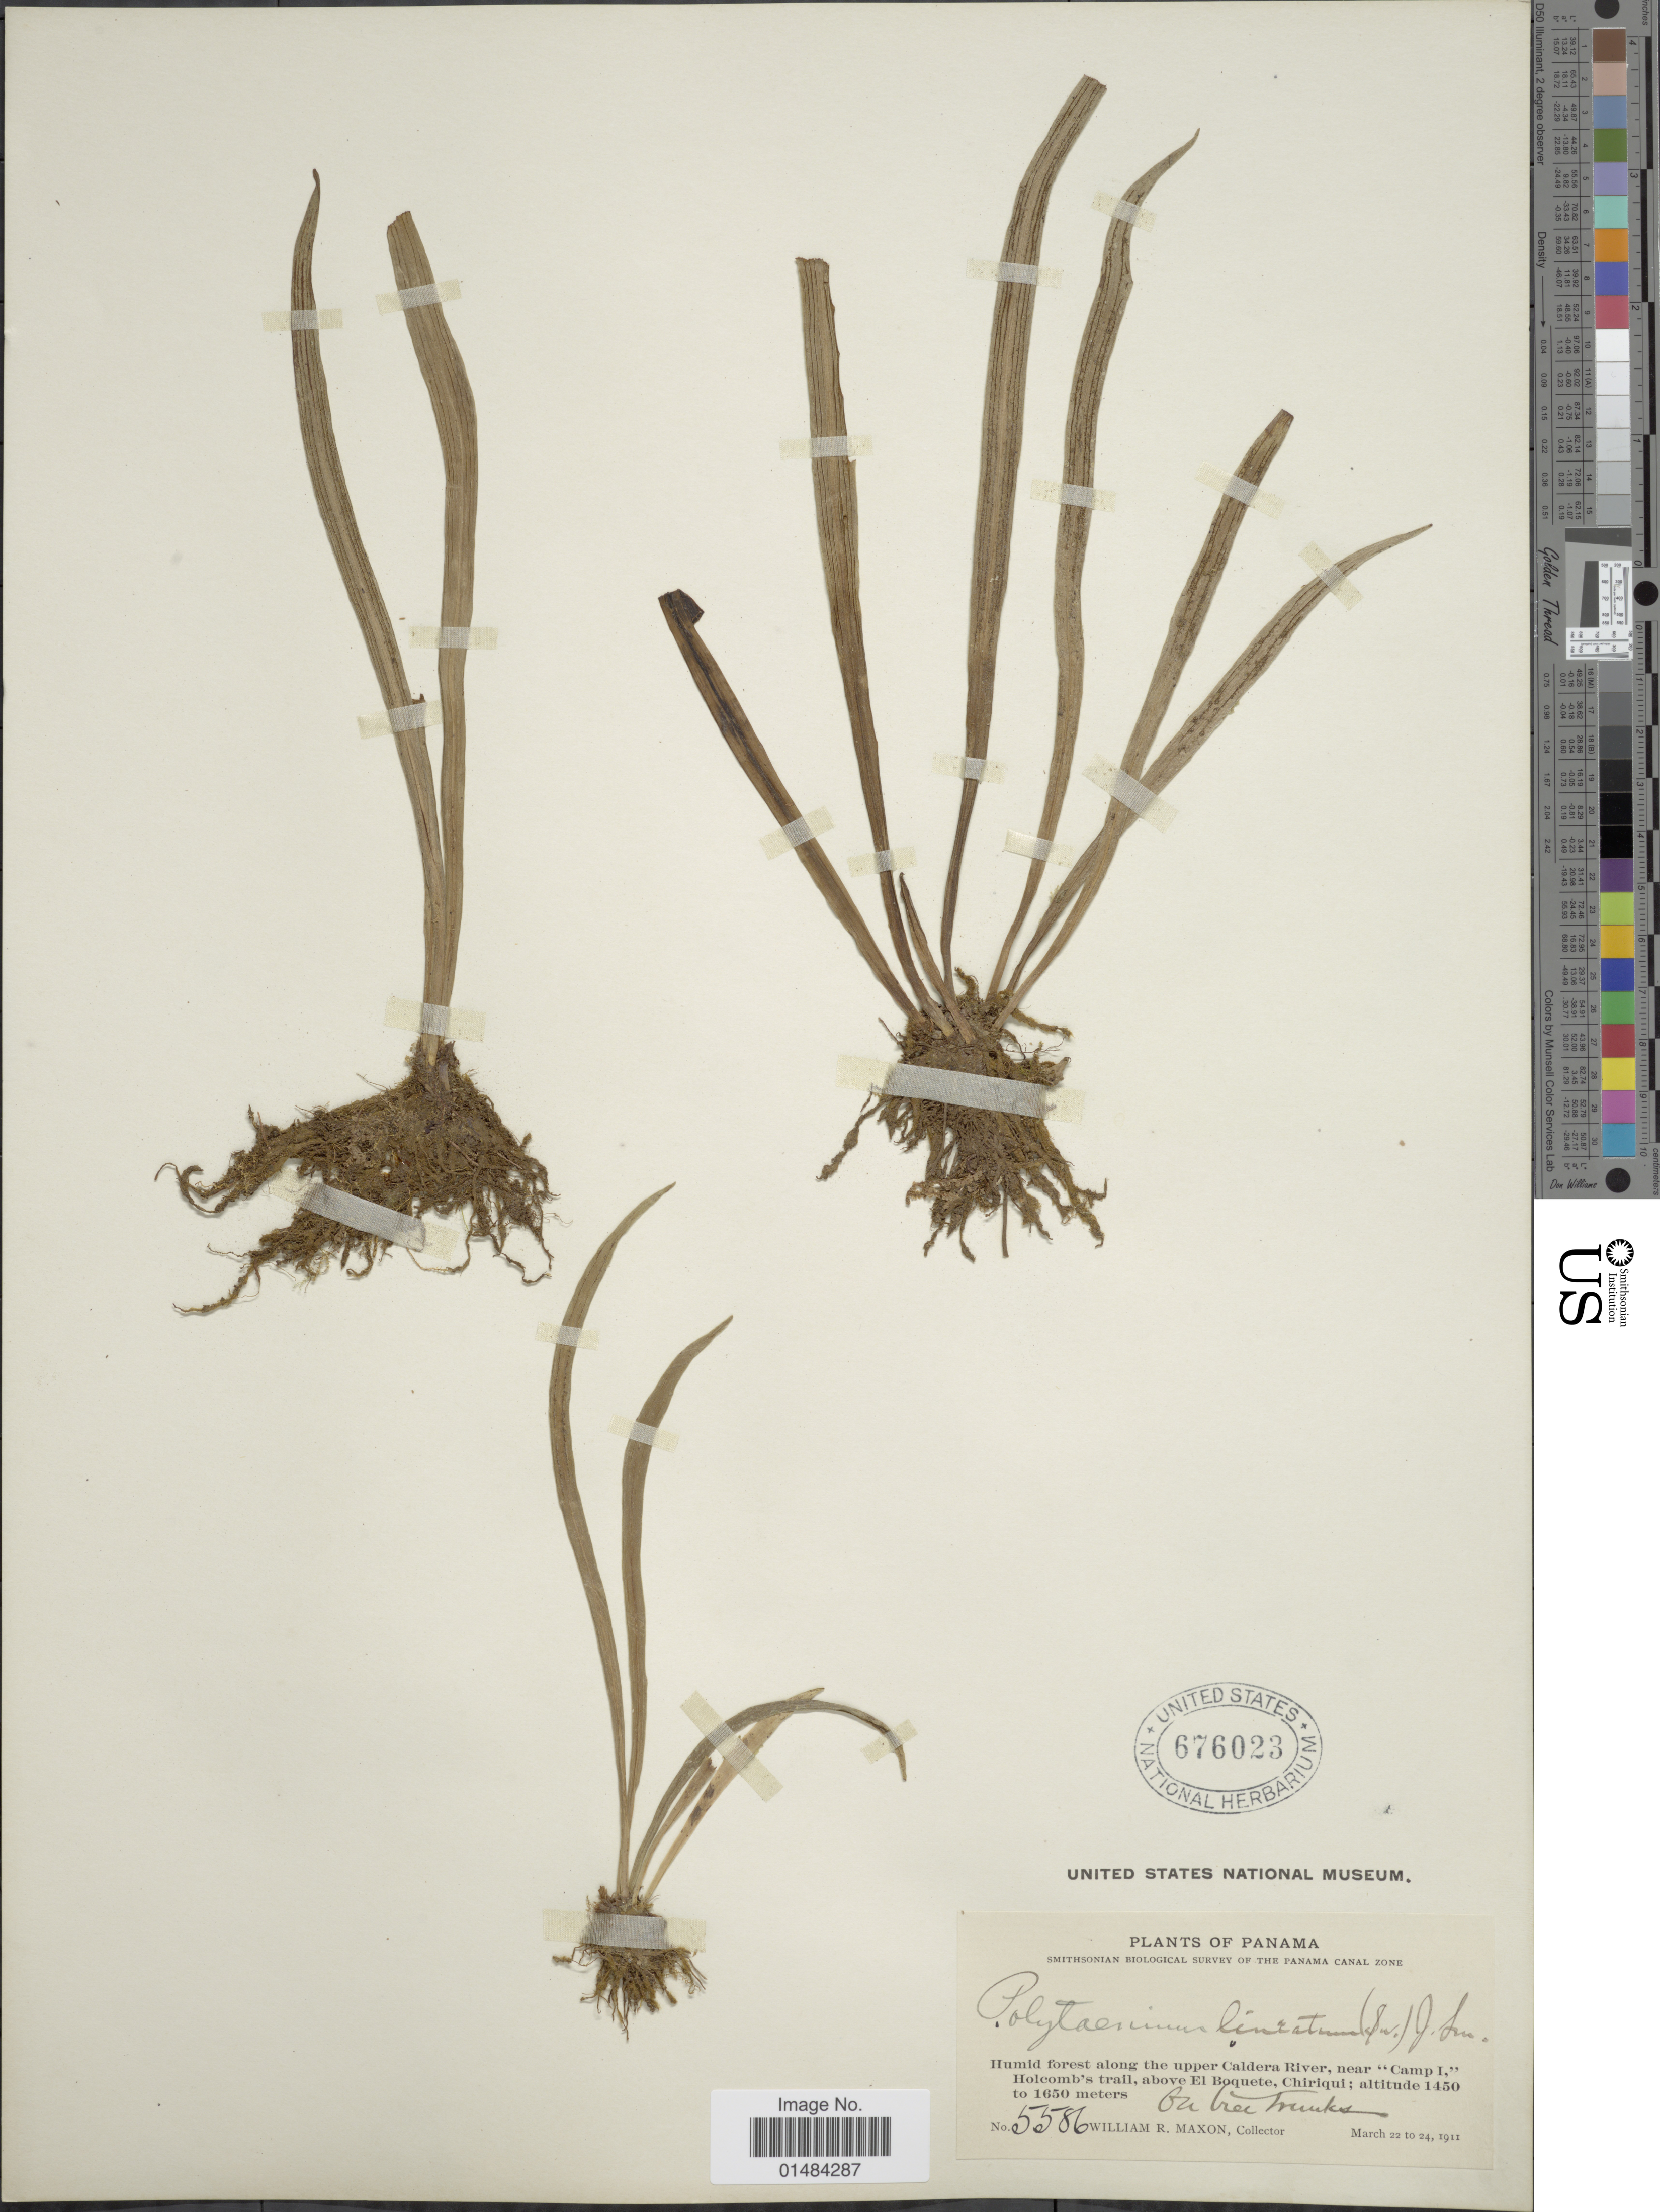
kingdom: Plantae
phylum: Tracheophyta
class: Polypodiopsida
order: Polypodiales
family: Pteridaceae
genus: Polytaenium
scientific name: Polytaenium lineatum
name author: (Sw.) J. Sm.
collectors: W. R. Maxon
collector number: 5586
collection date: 1911-03-22/1911-03-24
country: Panama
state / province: Chiriqui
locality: Panama, Humid forest along the upper Caldera River, near "Camp I," Holcomb's trail, above El Boquete. Canal Zone.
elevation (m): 1450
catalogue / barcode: US 676023